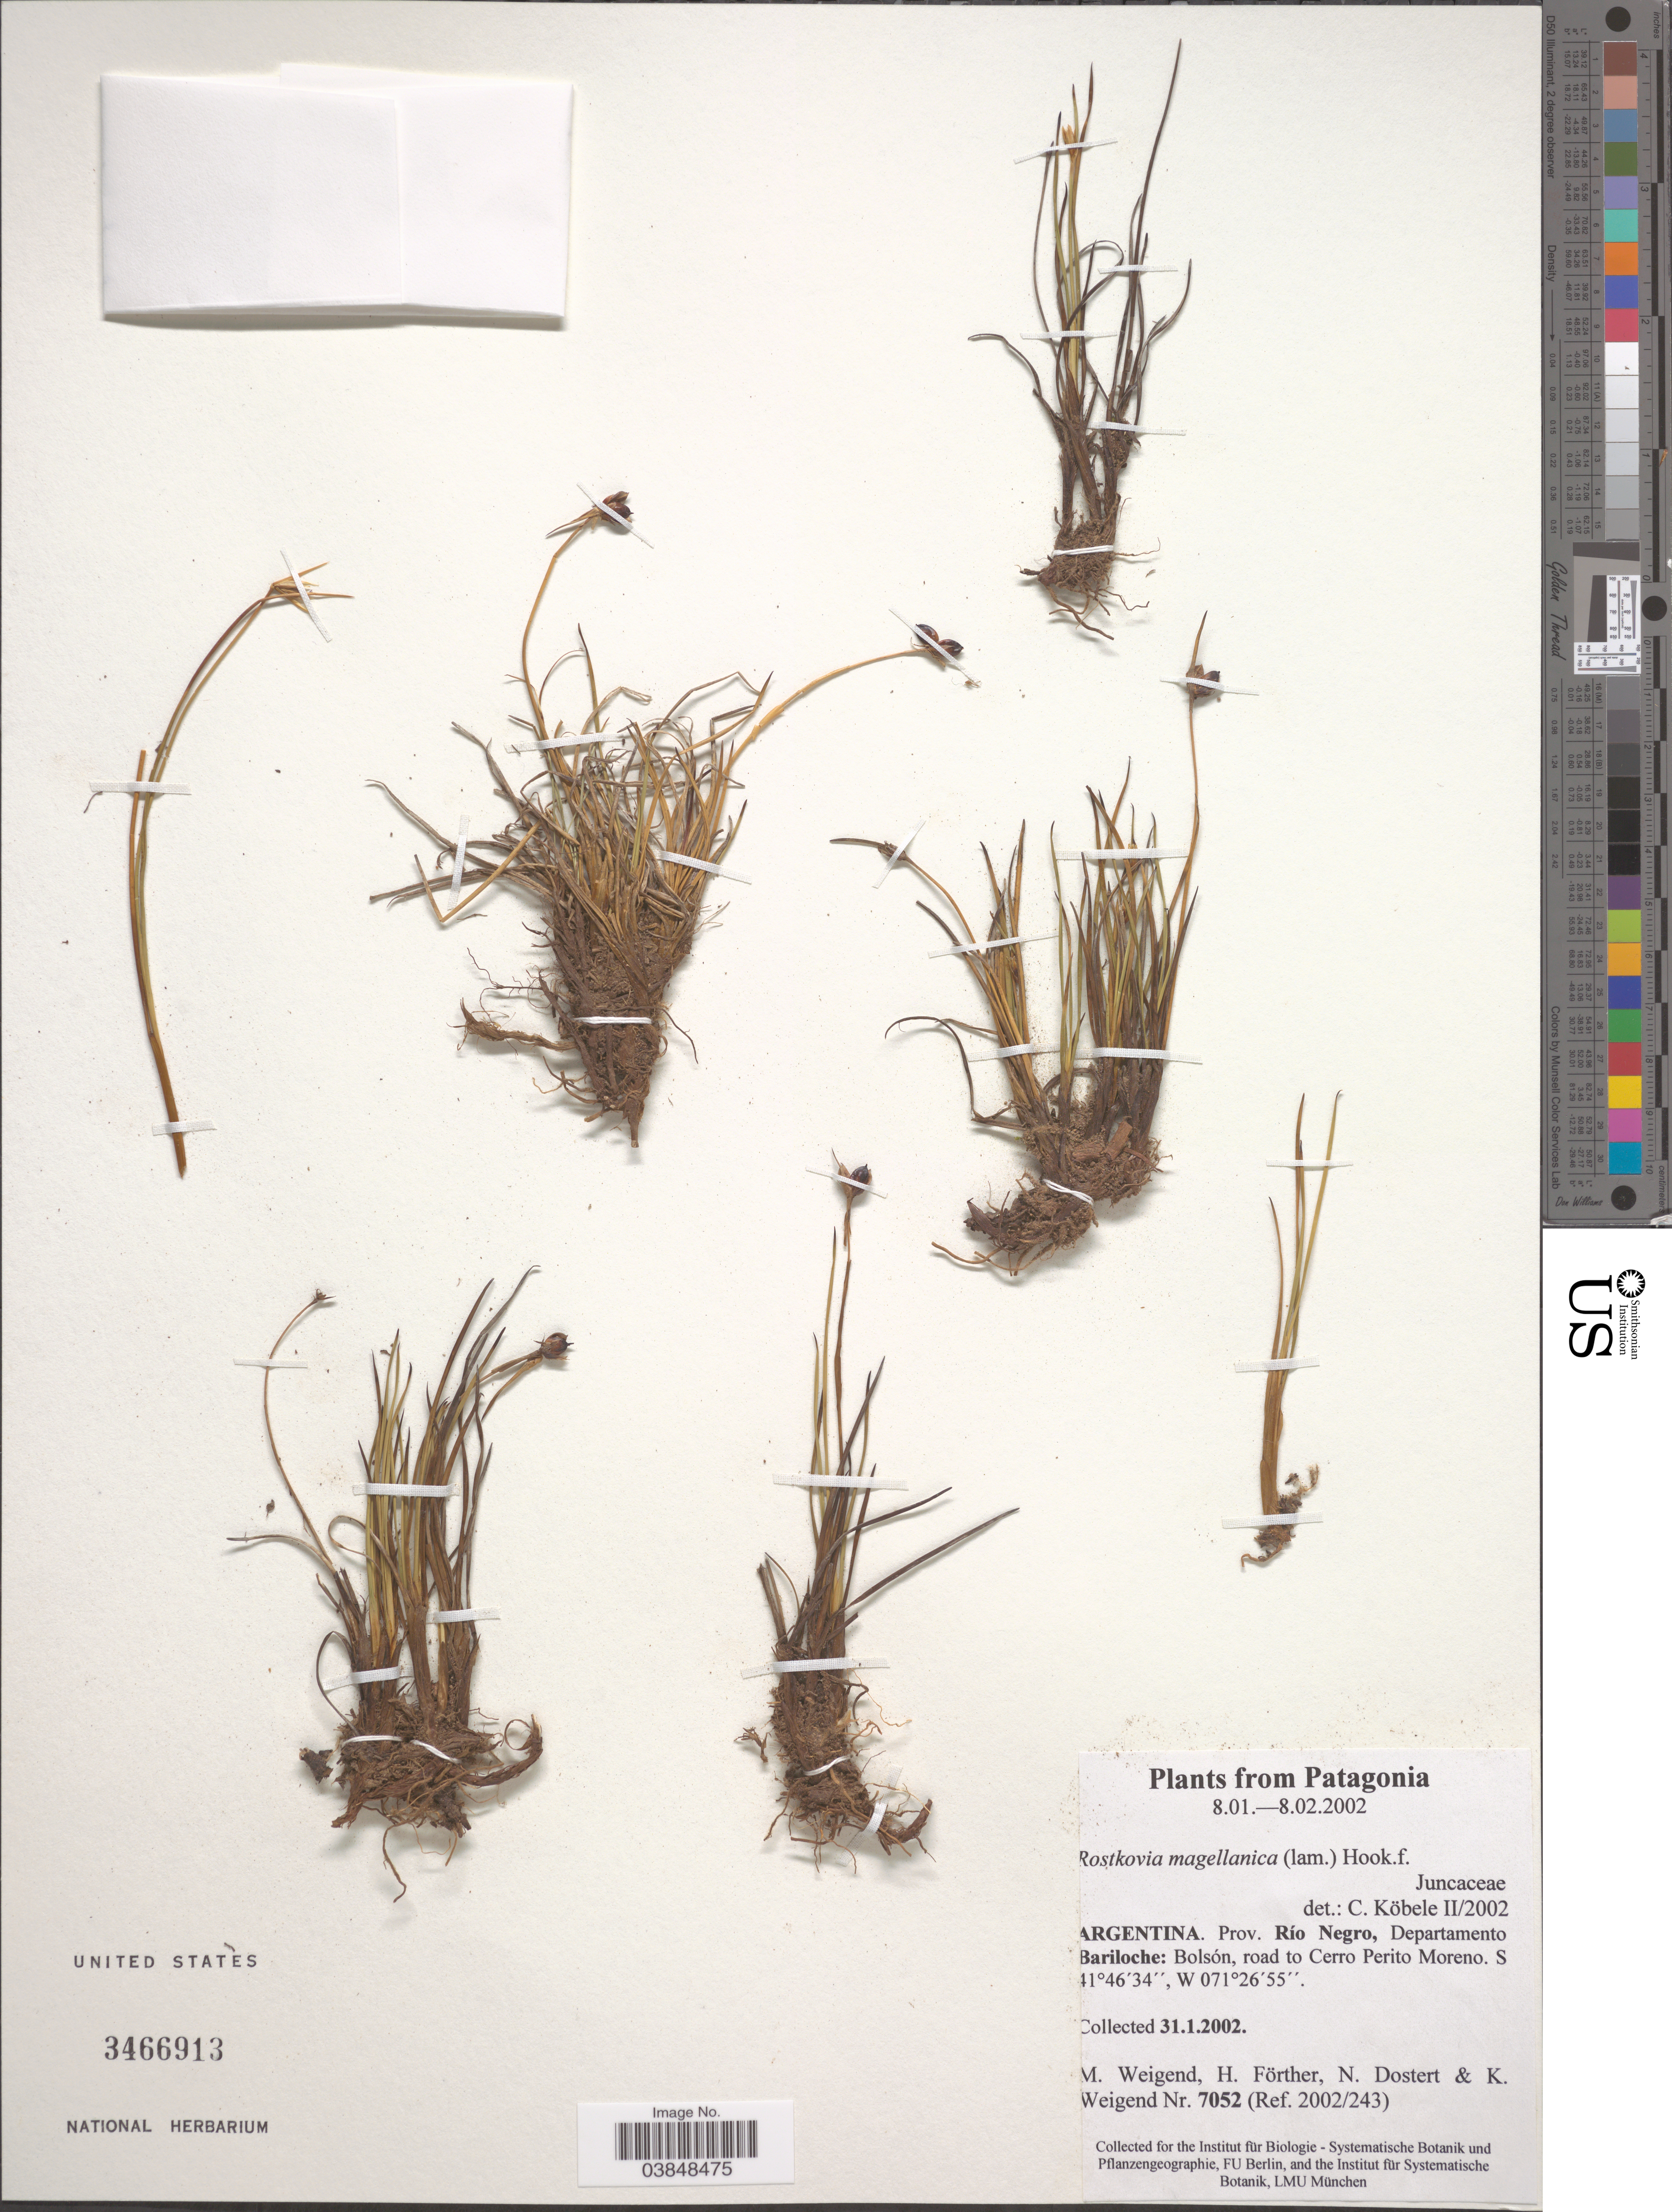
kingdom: Plantae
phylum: Tracheophyta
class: Liliopsida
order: Poales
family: Juncaceae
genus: Rostkovia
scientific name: Rostkovia magellanica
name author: (Lam.) Hook. f.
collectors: M. Weigend, H. Förther, N. Dostert & K. Weigend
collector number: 7052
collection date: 2002-01-31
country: Argentina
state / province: Rio Negro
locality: Patagonia. Departamento Bariloche: Bolsón, road to Cerro Perito Moreno.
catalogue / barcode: US 3466913